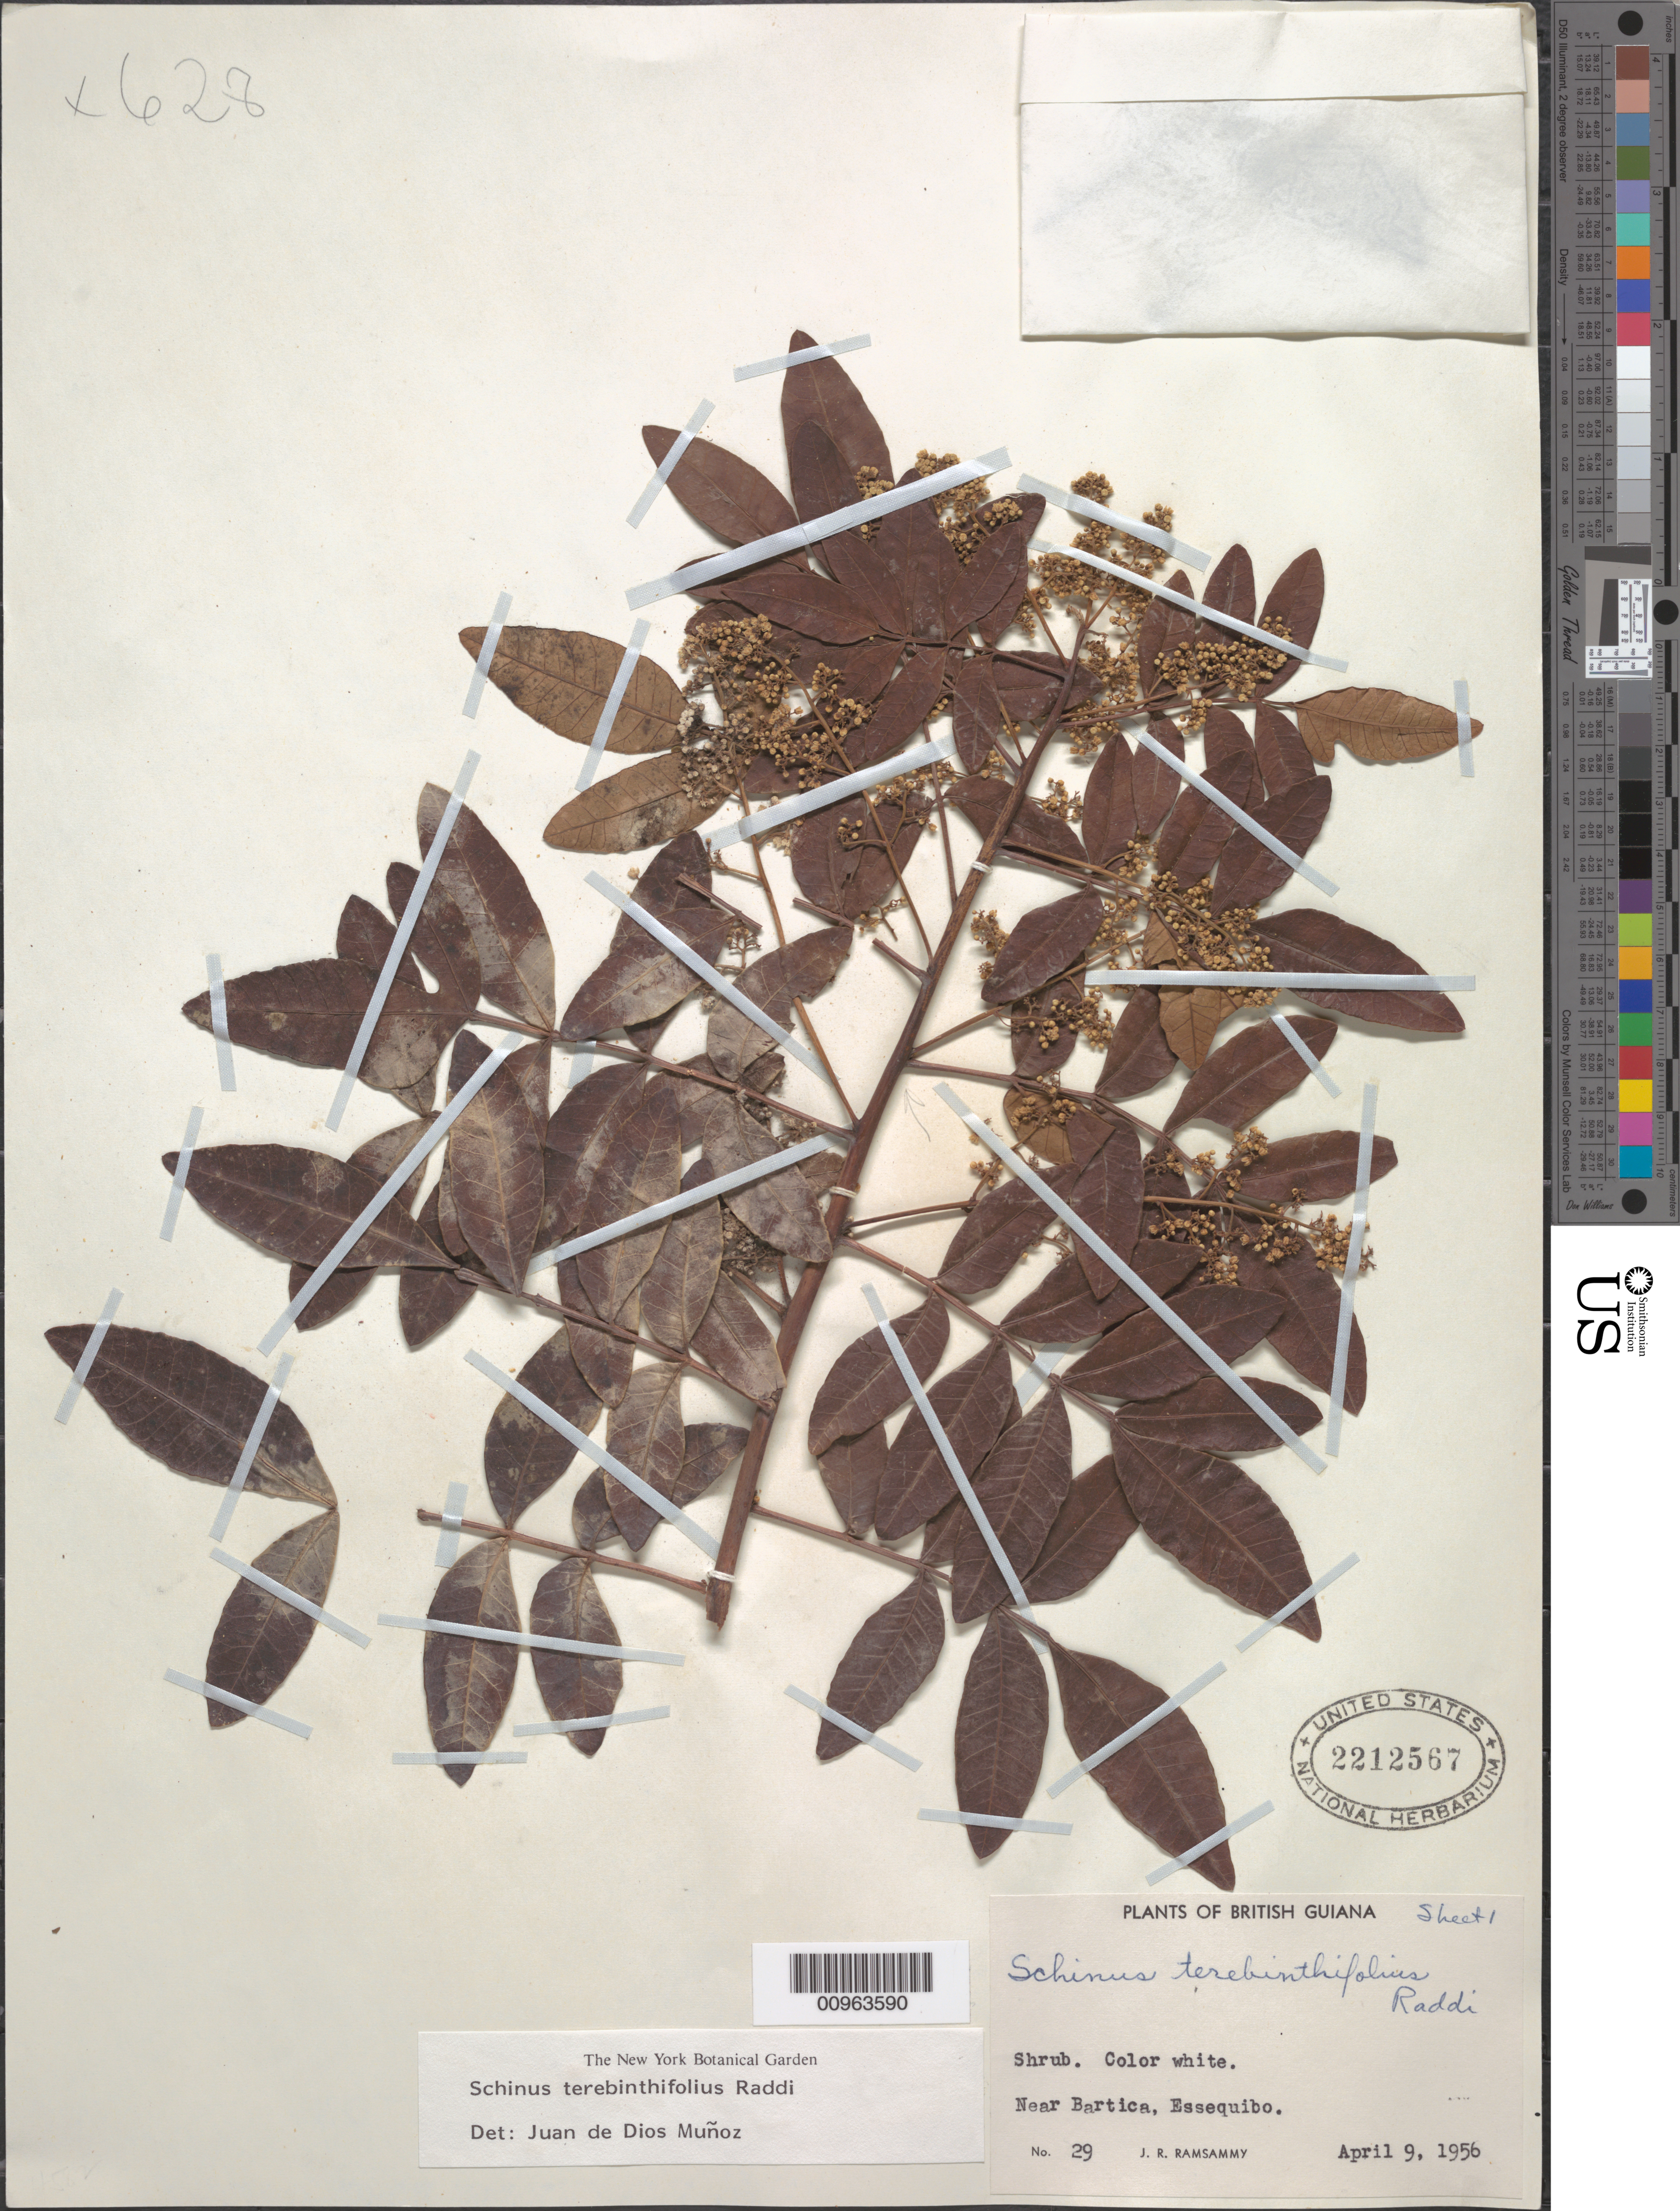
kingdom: Plantae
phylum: Tracheophyta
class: Magnoliopsida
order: Sapindales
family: Anacardiaceae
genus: Schinus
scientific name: Schinus terebinthifolia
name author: Raddi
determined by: De Munoz, J. Dios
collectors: J. Ramsammy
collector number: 29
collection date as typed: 9-Apr-56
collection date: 1956-04-09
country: Guyana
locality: Essequibo, near Bartica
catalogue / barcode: US 2212567